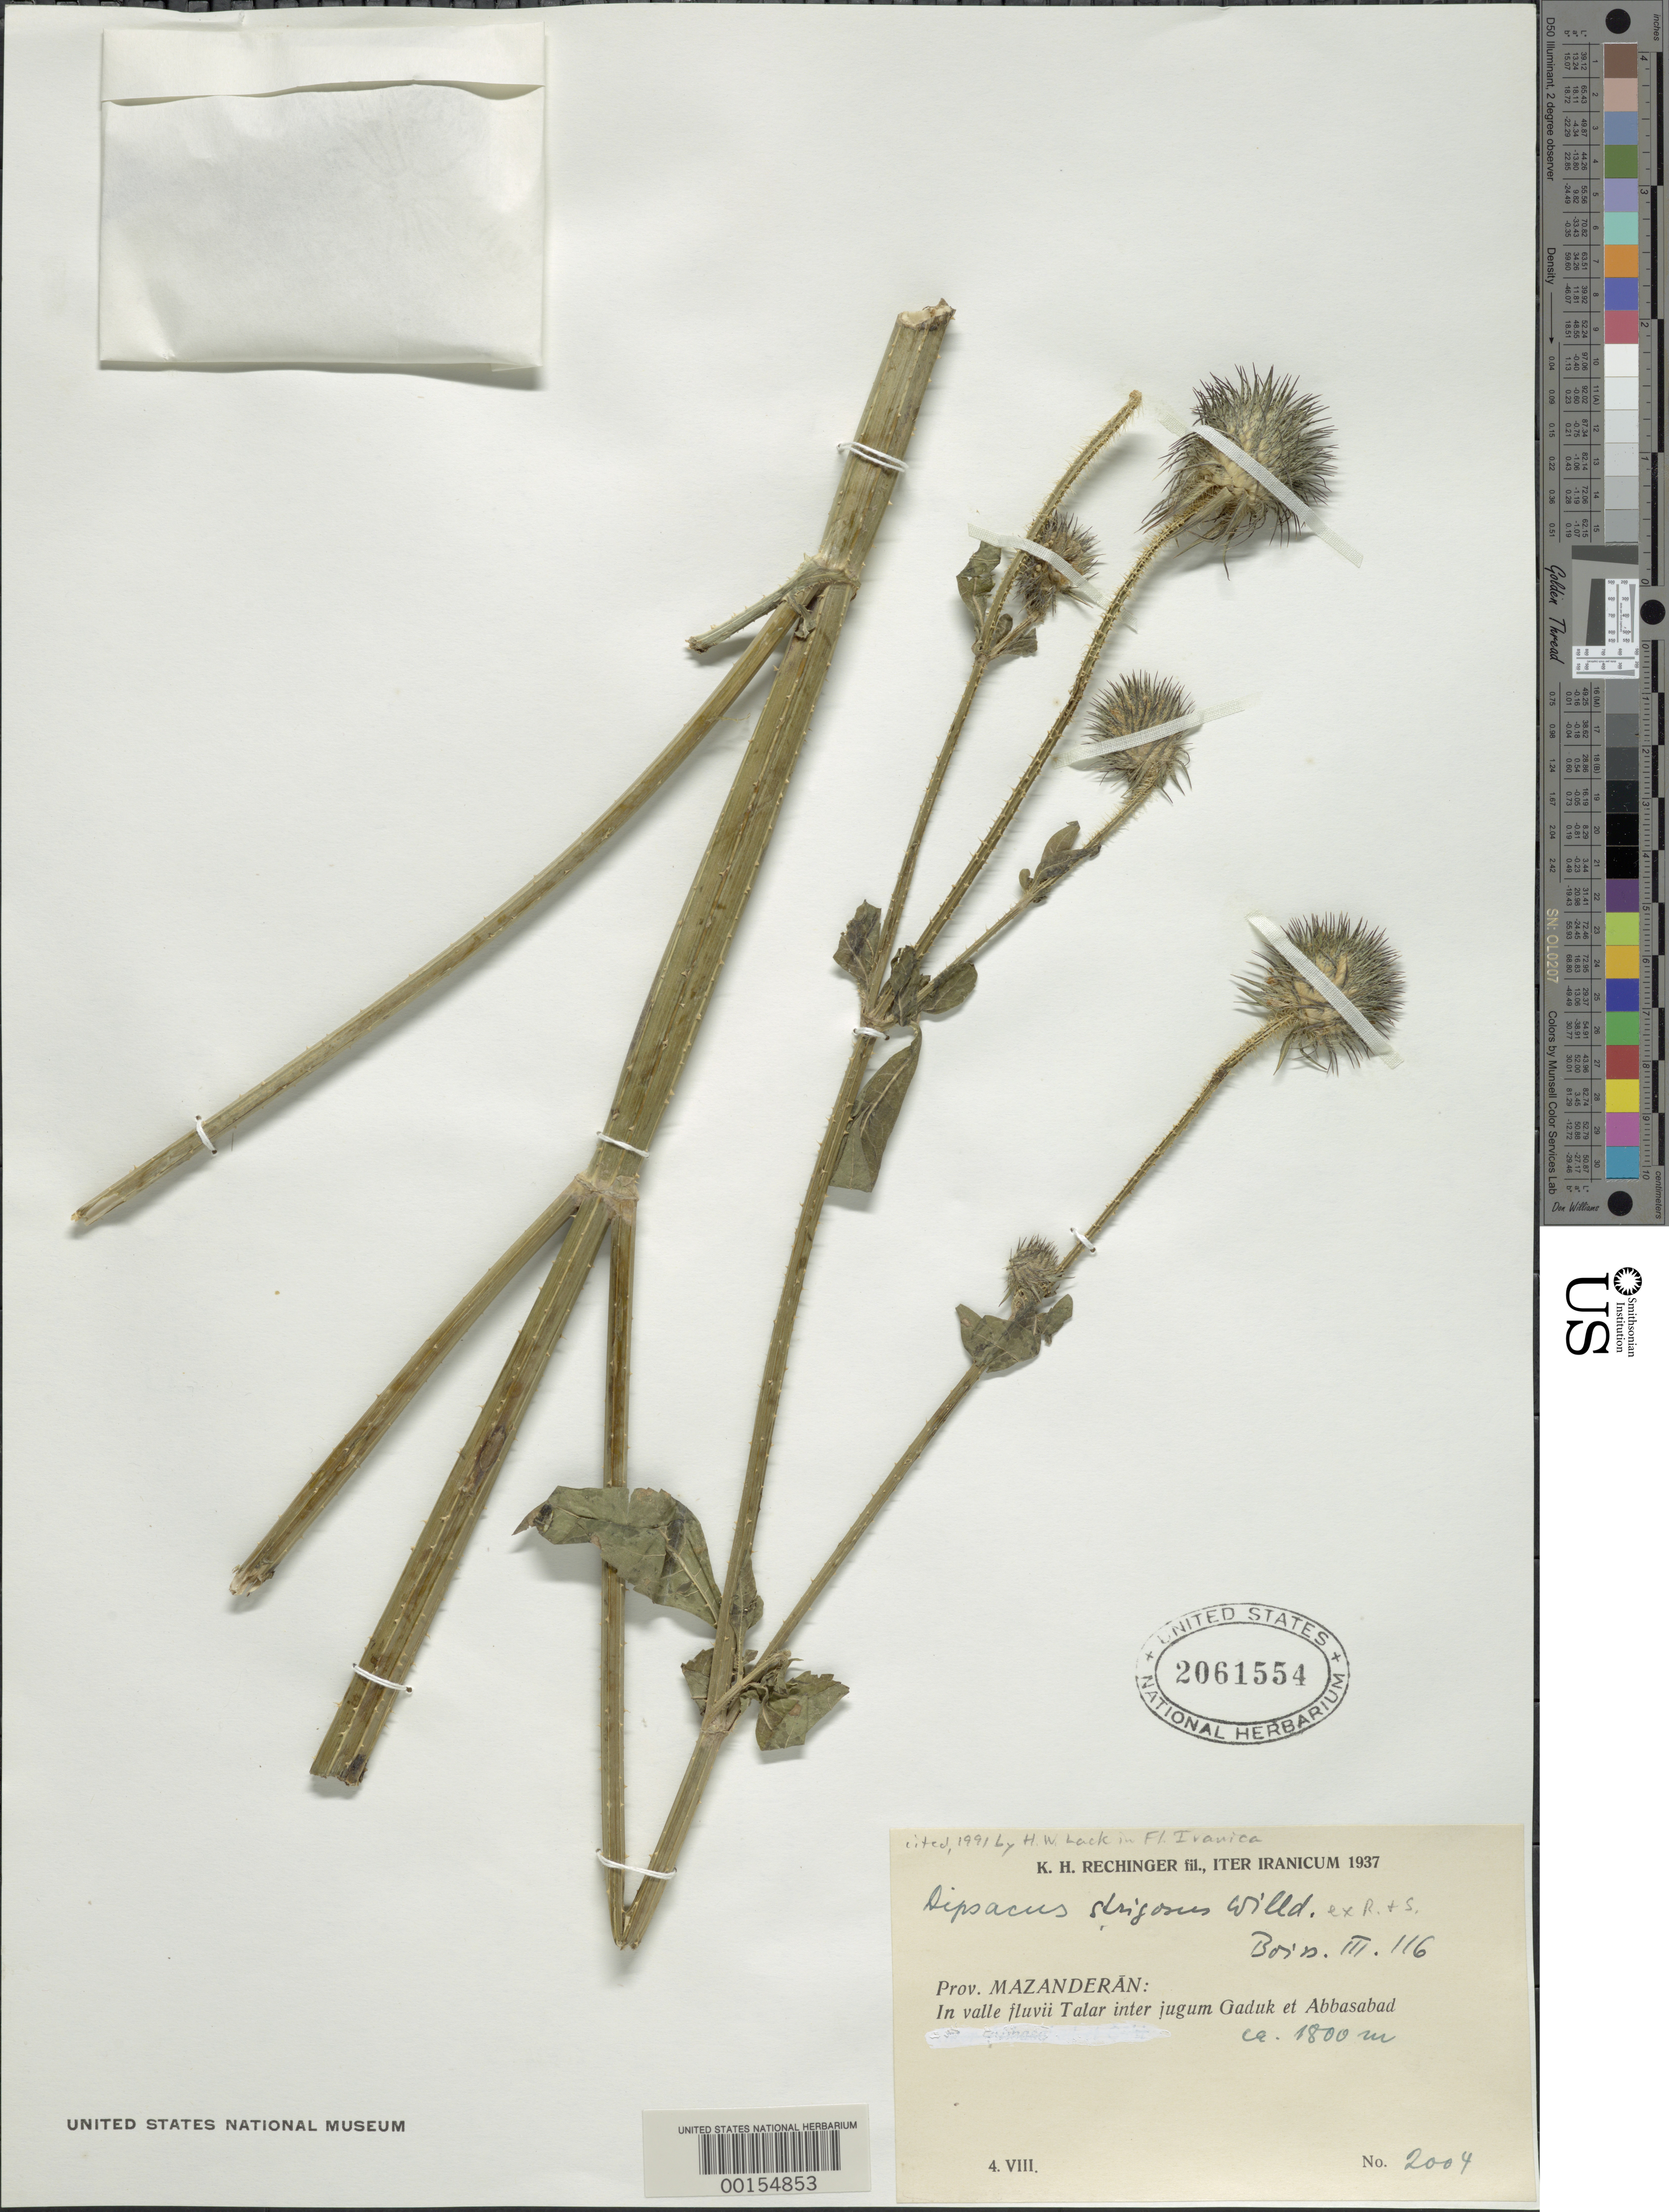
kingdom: Plantae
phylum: Tracheophyta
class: Magnoliopsida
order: Dipsacales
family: Caprifoliaceae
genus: Dipsacus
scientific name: Dipsacus strigosus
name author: Willd.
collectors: K. H. Rechinger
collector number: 2004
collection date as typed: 04 Aug 1937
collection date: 1937-08-04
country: Iran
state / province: Mazandaran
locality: Between gaduk and abbasabad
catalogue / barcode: US 2061554